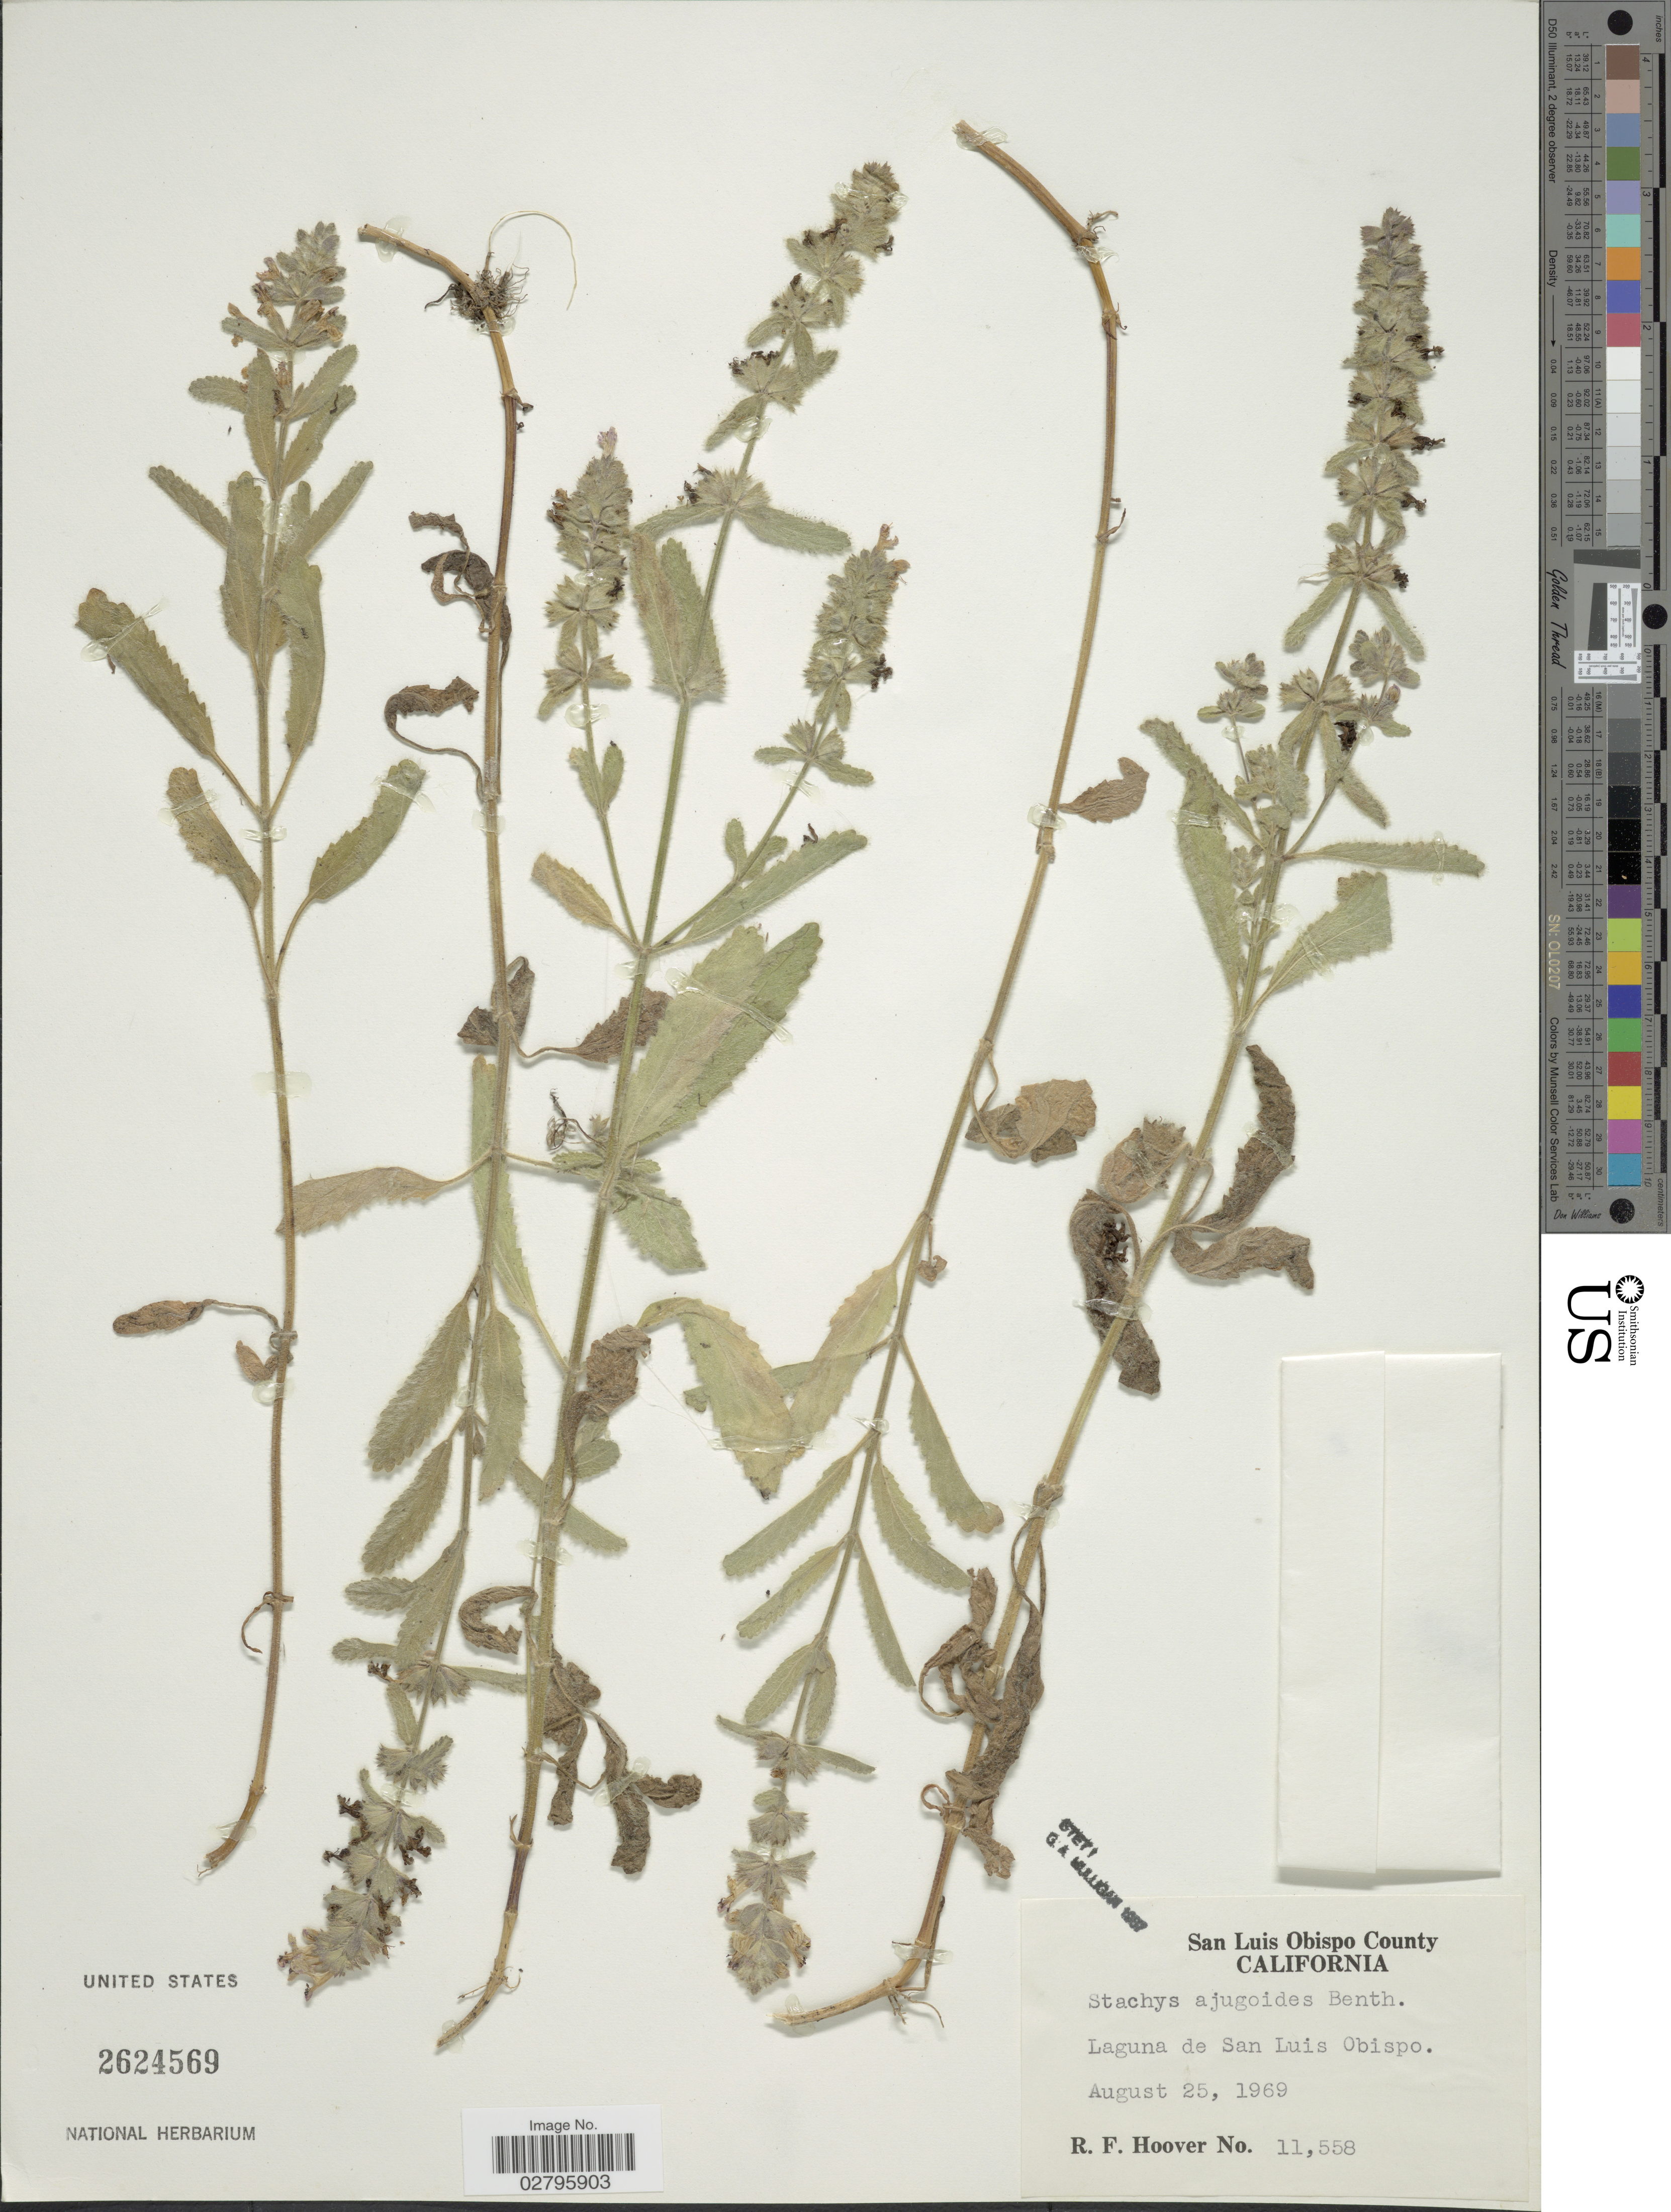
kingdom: Plantae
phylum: Tracheophyta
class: Magnoliopsida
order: Lamiales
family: Lamiaceae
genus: Stachys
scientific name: Stachys ajugoides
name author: Benth.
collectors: R. F. Hoover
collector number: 11558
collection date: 1969-08-25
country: United States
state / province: California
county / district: San Luis Obispo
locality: San Luis Obispo County. Laguna de San Luis Obispo.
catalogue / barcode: US 2624569